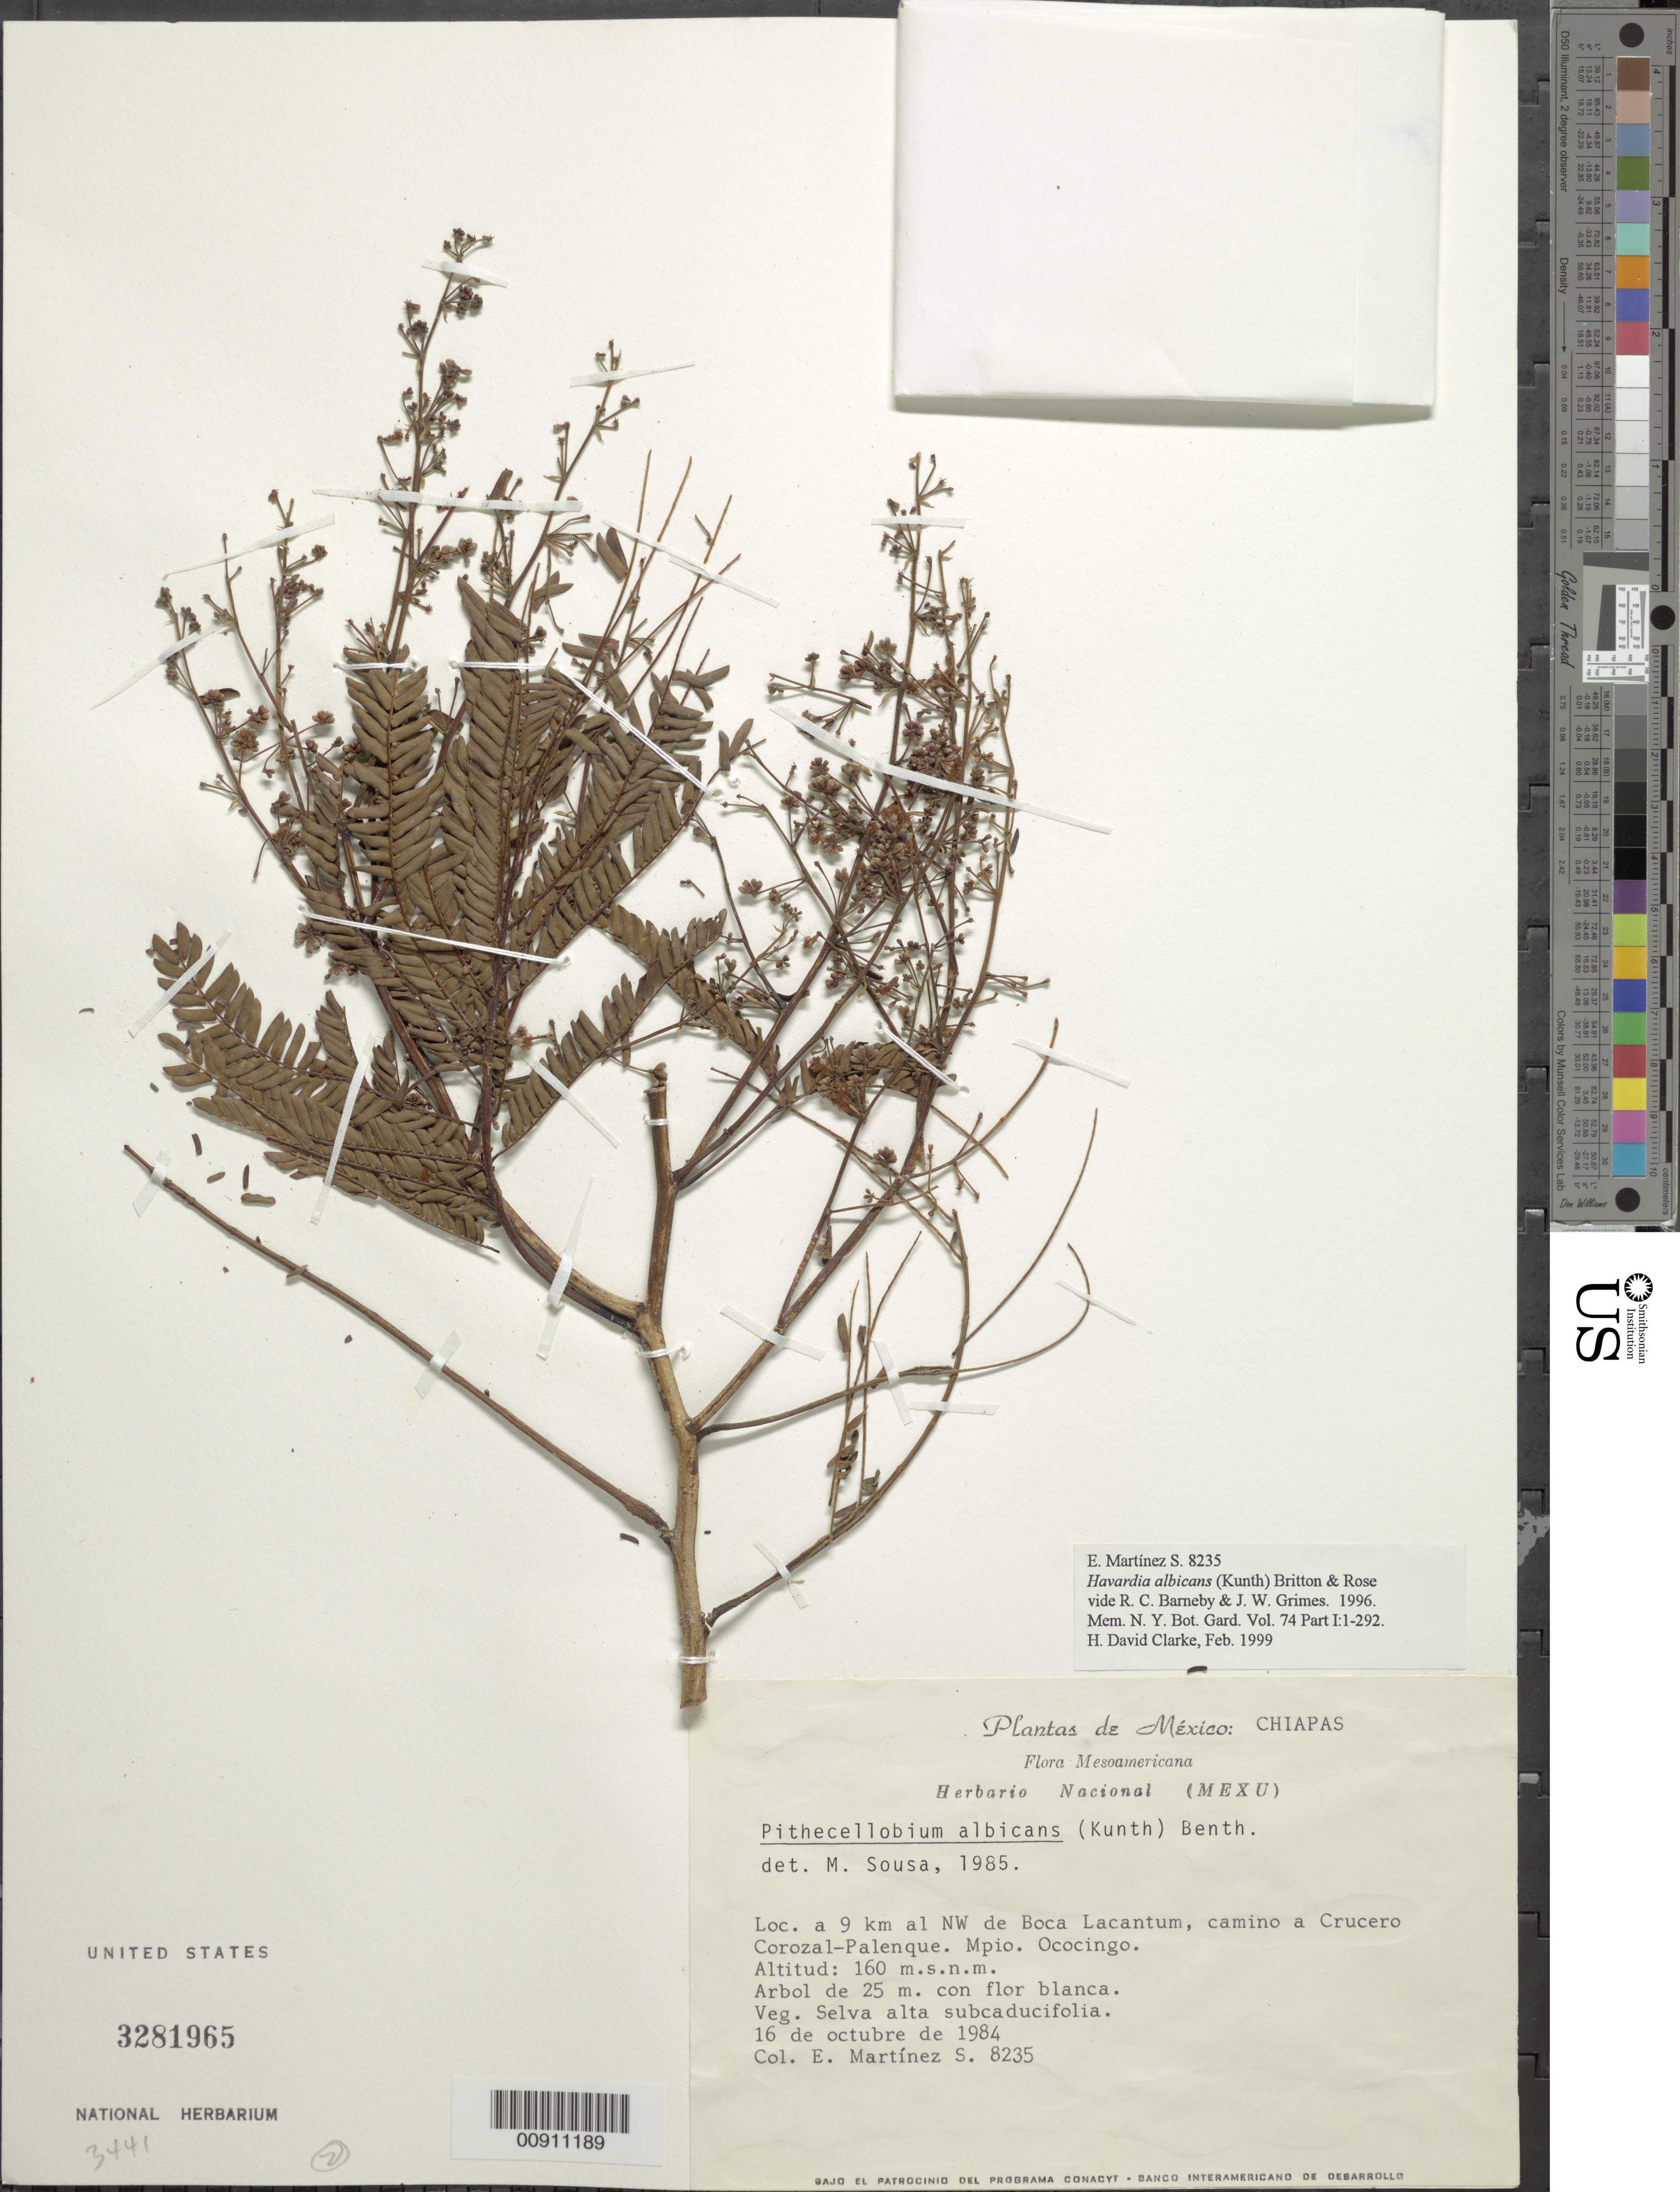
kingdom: Plantae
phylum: Tracheophyta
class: Magnoliopsida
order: Fabales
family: Fabaceae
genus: Havardia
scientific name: Havardia albicans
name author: (Kunth) Britton & Rose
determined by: Clarke, H. D.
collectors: E. M. Martínez S.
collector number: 8235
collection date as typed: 16 Oct 1984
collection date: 1984-10-16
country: Mexico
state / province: Chiapas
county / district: Ocosingo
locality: A 9 km. al NW de Boca Lacantum, camino a Crucero Corozal-Palenque, Mpio. Ocosingo, Chiapas.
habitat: Selva alta subcaducifolia.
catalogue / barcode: US 3281965